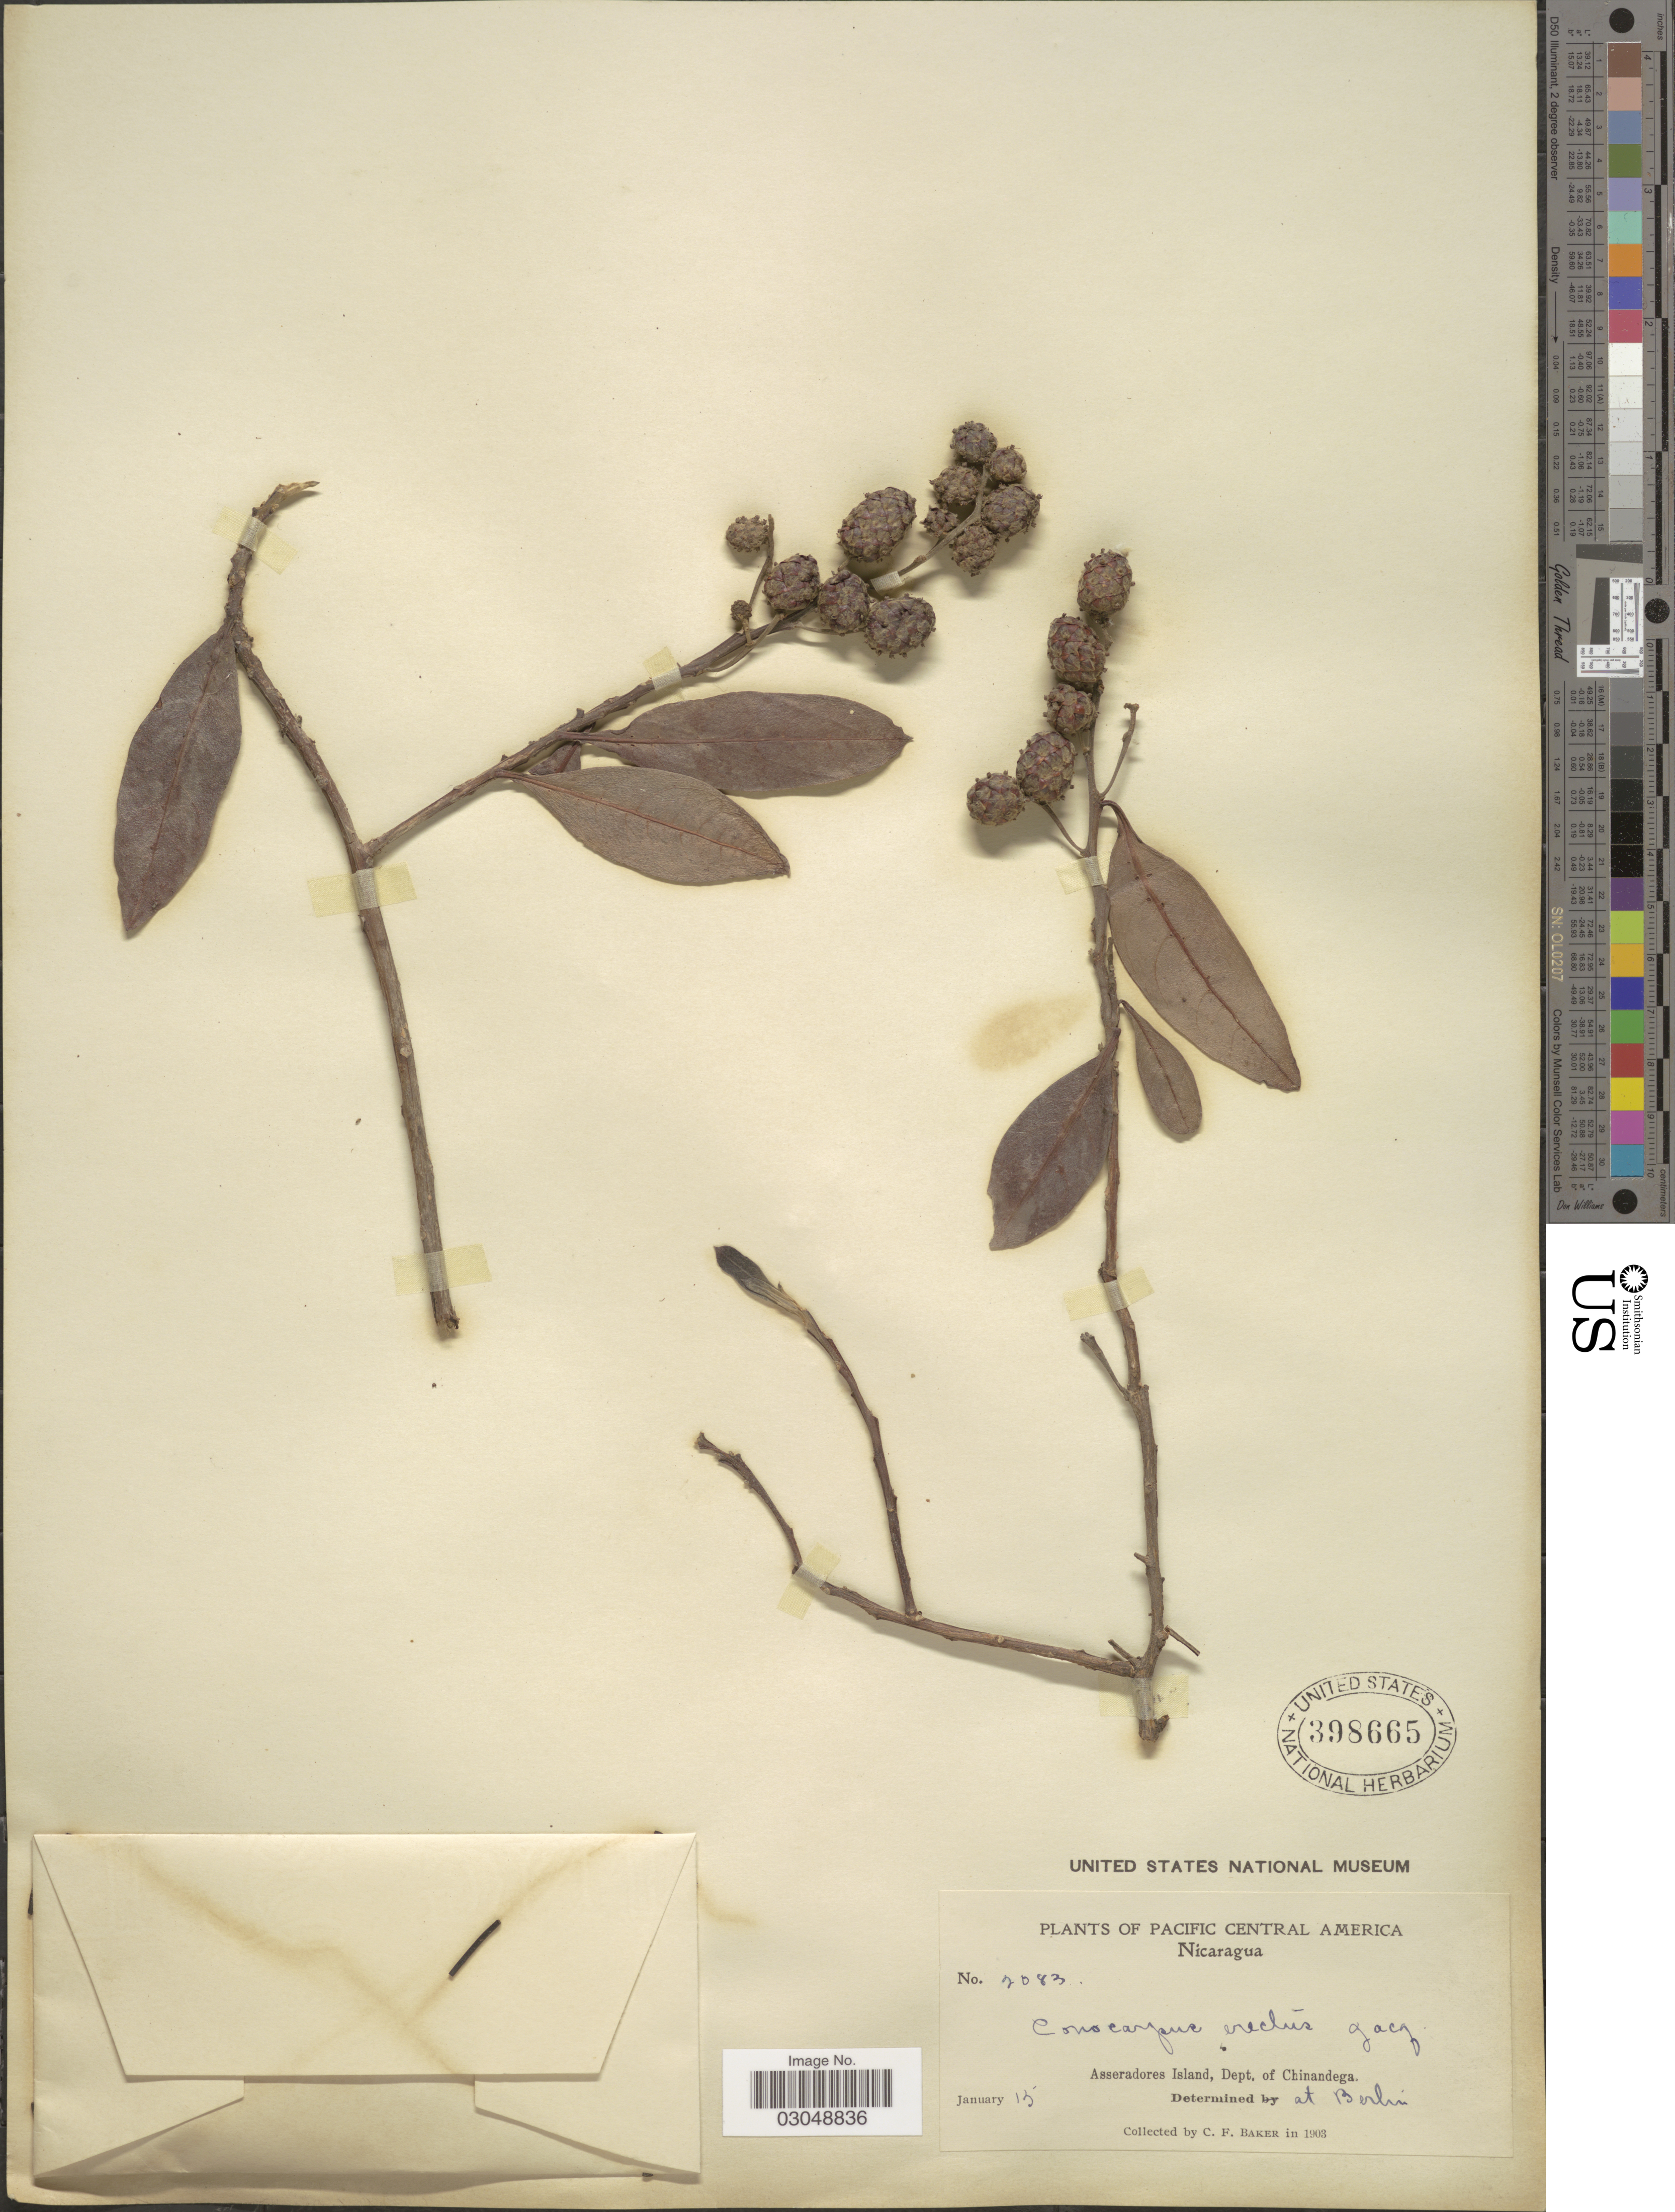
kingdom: Plantae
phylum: Tracheophyta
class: Magnoliopsida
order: Myrtales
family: Combretaceae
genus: Conocarpus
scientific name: Conocarpus erectus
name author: L.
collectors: C. F. Baker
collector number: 2083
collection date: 1903-01-15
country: Nicaragua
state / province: Chinandega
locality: Pacific Central America. Asseradores Island, Dept. of Chinandega.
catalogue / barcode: US 398665